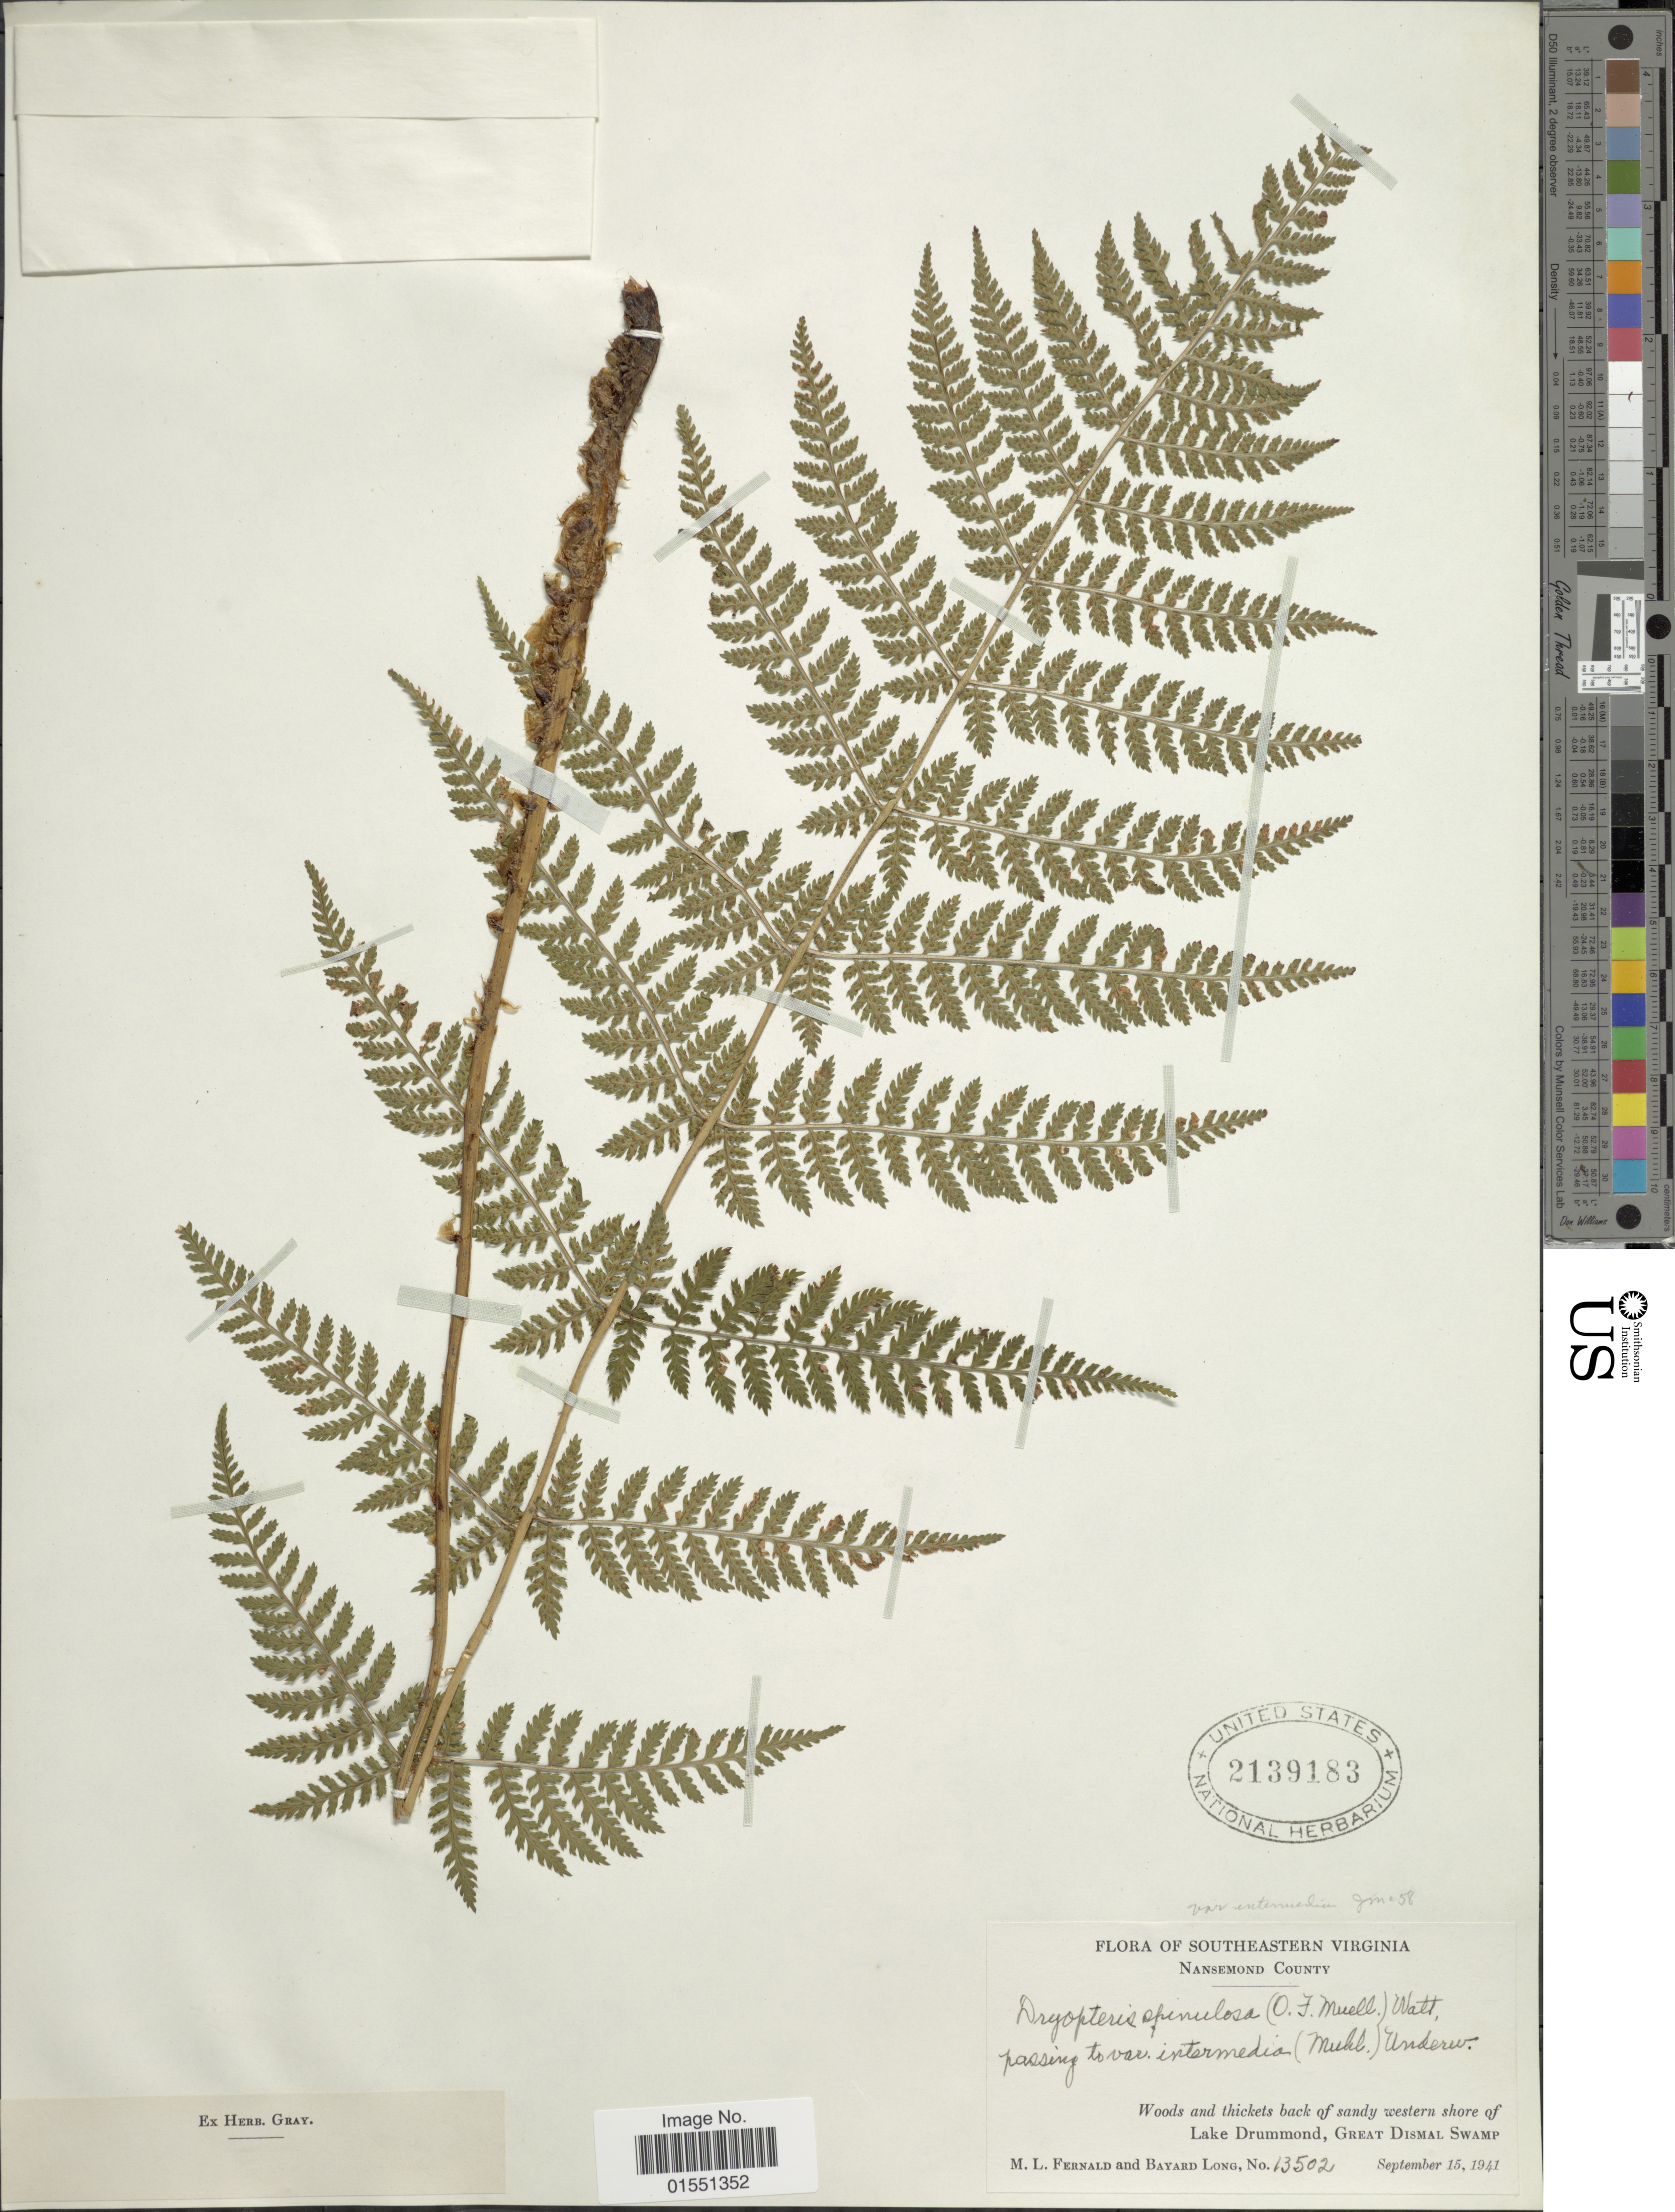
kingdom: Plantae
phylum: Tracheophyta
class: Polypodiopsida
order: Polypodiales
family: Dryopteridaceae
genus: Dryopteris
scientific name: Dryopteris intermedia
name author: (Muhl.) A. Gray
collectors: M. L. Fernald & B. Long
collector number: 13502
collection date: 1941-09-15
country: United States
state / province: Virginia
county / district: City of Suffolk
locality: Southeastern Virginia. Nansemond COunty. Lake Drummond, Great Dismal Swamp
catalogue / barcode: US 2139183